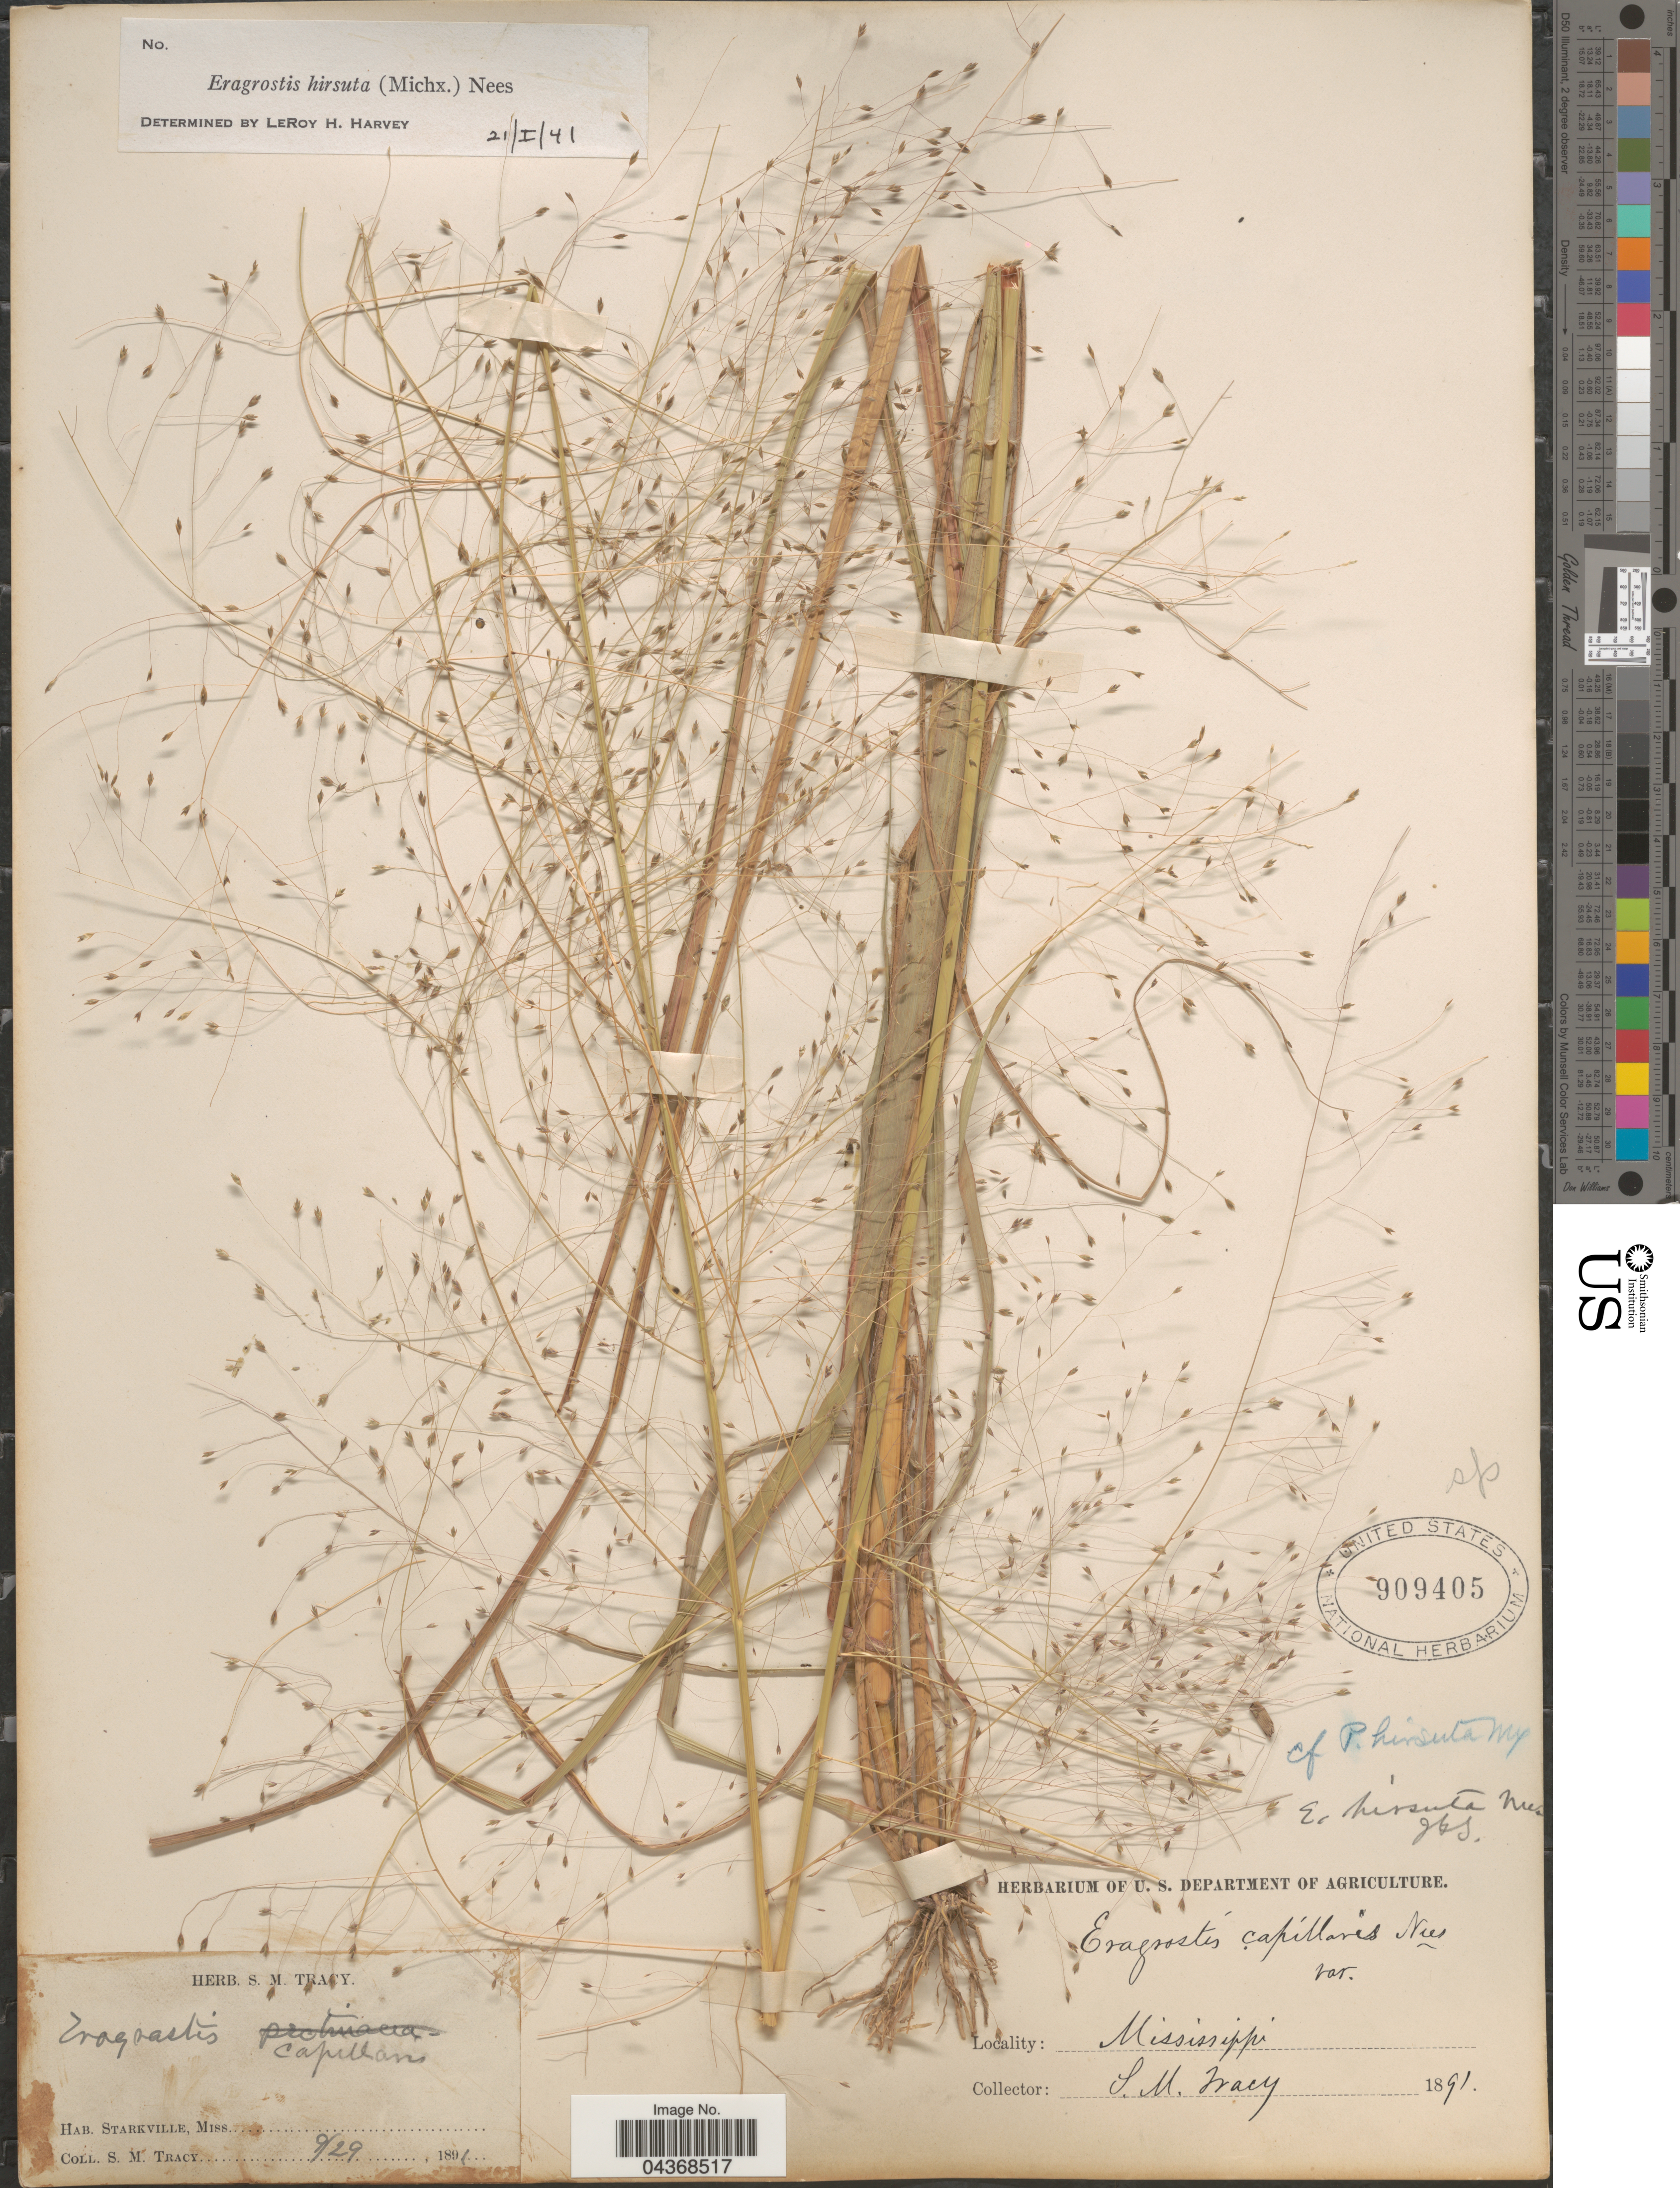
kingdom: Plantae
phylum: Tracheophyta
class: Liliopsida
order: Poales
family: Poaceae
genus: Eragrostis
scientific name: Eragrostis hirsuta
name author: (Michx.) Nees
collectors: S. M. Tracy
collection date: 1891-09-29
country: United States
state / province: Mississippi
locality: Starkville.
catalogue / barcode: US 909405